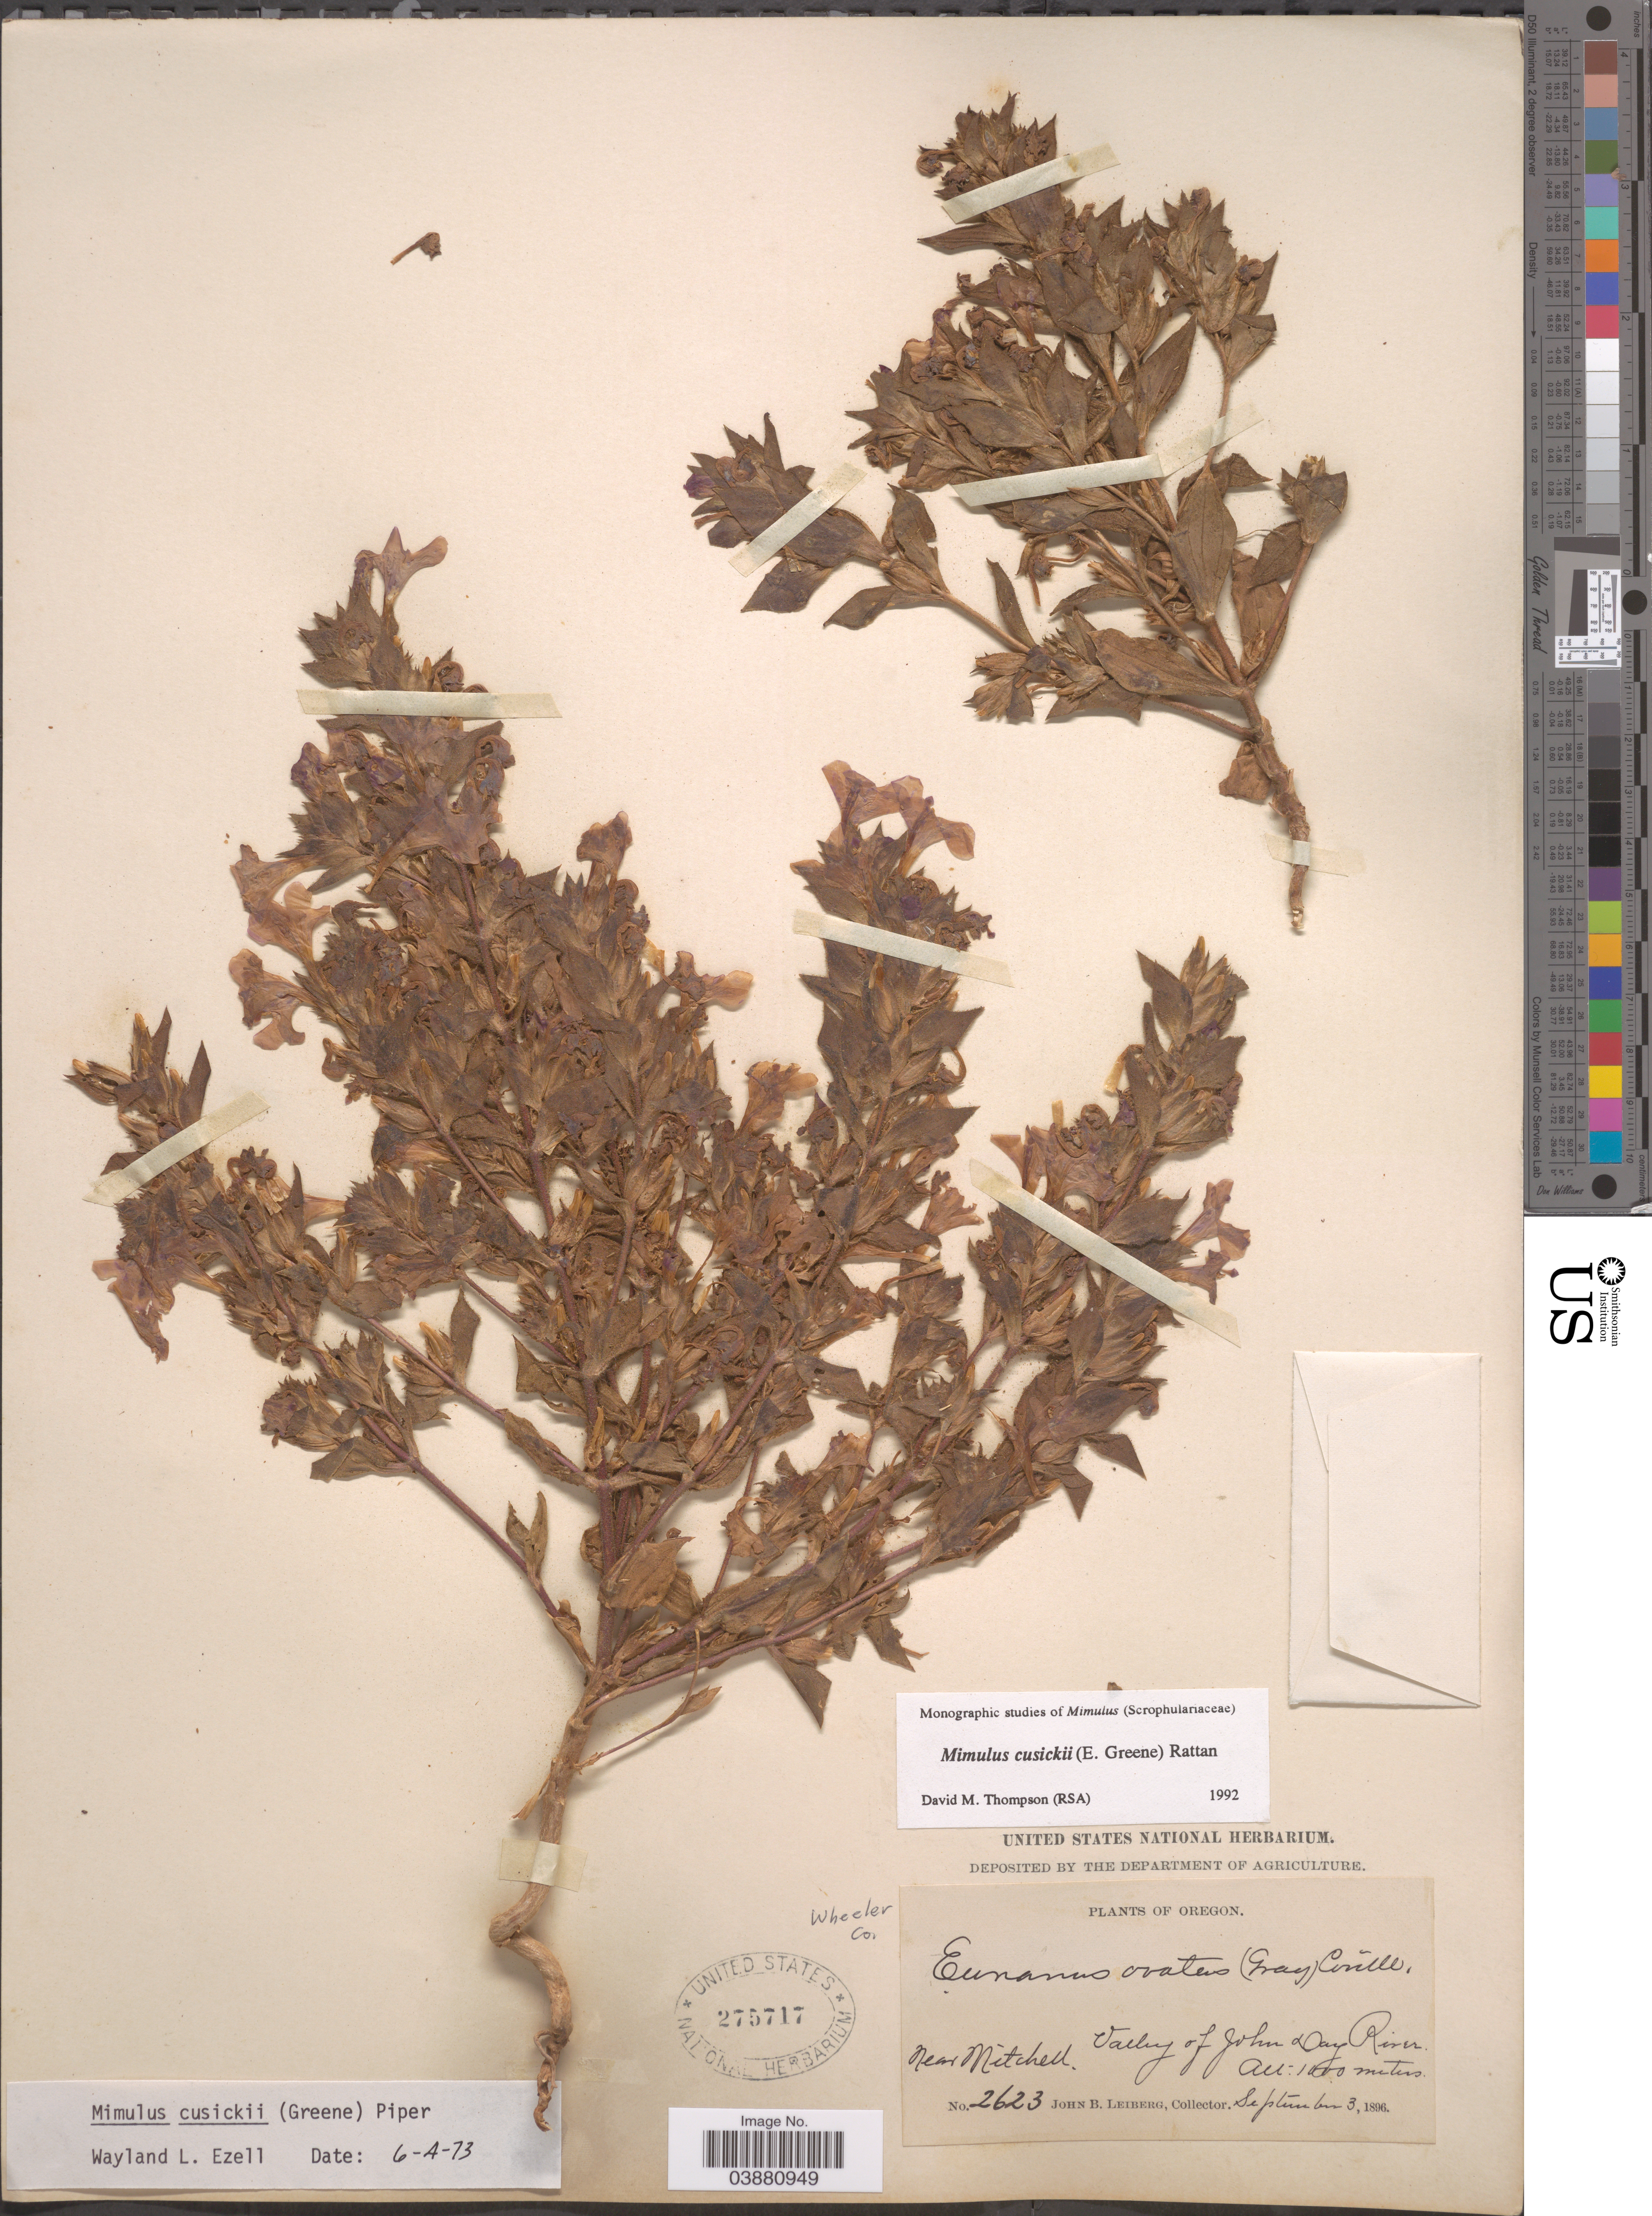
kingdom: Plantae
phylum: Tracheophyta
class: Magnoliopsida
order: Lamiales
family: Phrymaceae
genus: Mimulus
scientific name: Mimulus cusickii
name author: (Greene) Piper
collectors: J. B. Leiberg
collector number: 2623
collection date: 1896-09-03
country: United States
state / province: Oregon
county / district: Wheeler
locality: Wheeler Co. Near Mitchell. Valley of John Day River.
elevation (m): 1000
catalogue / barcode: US 275717